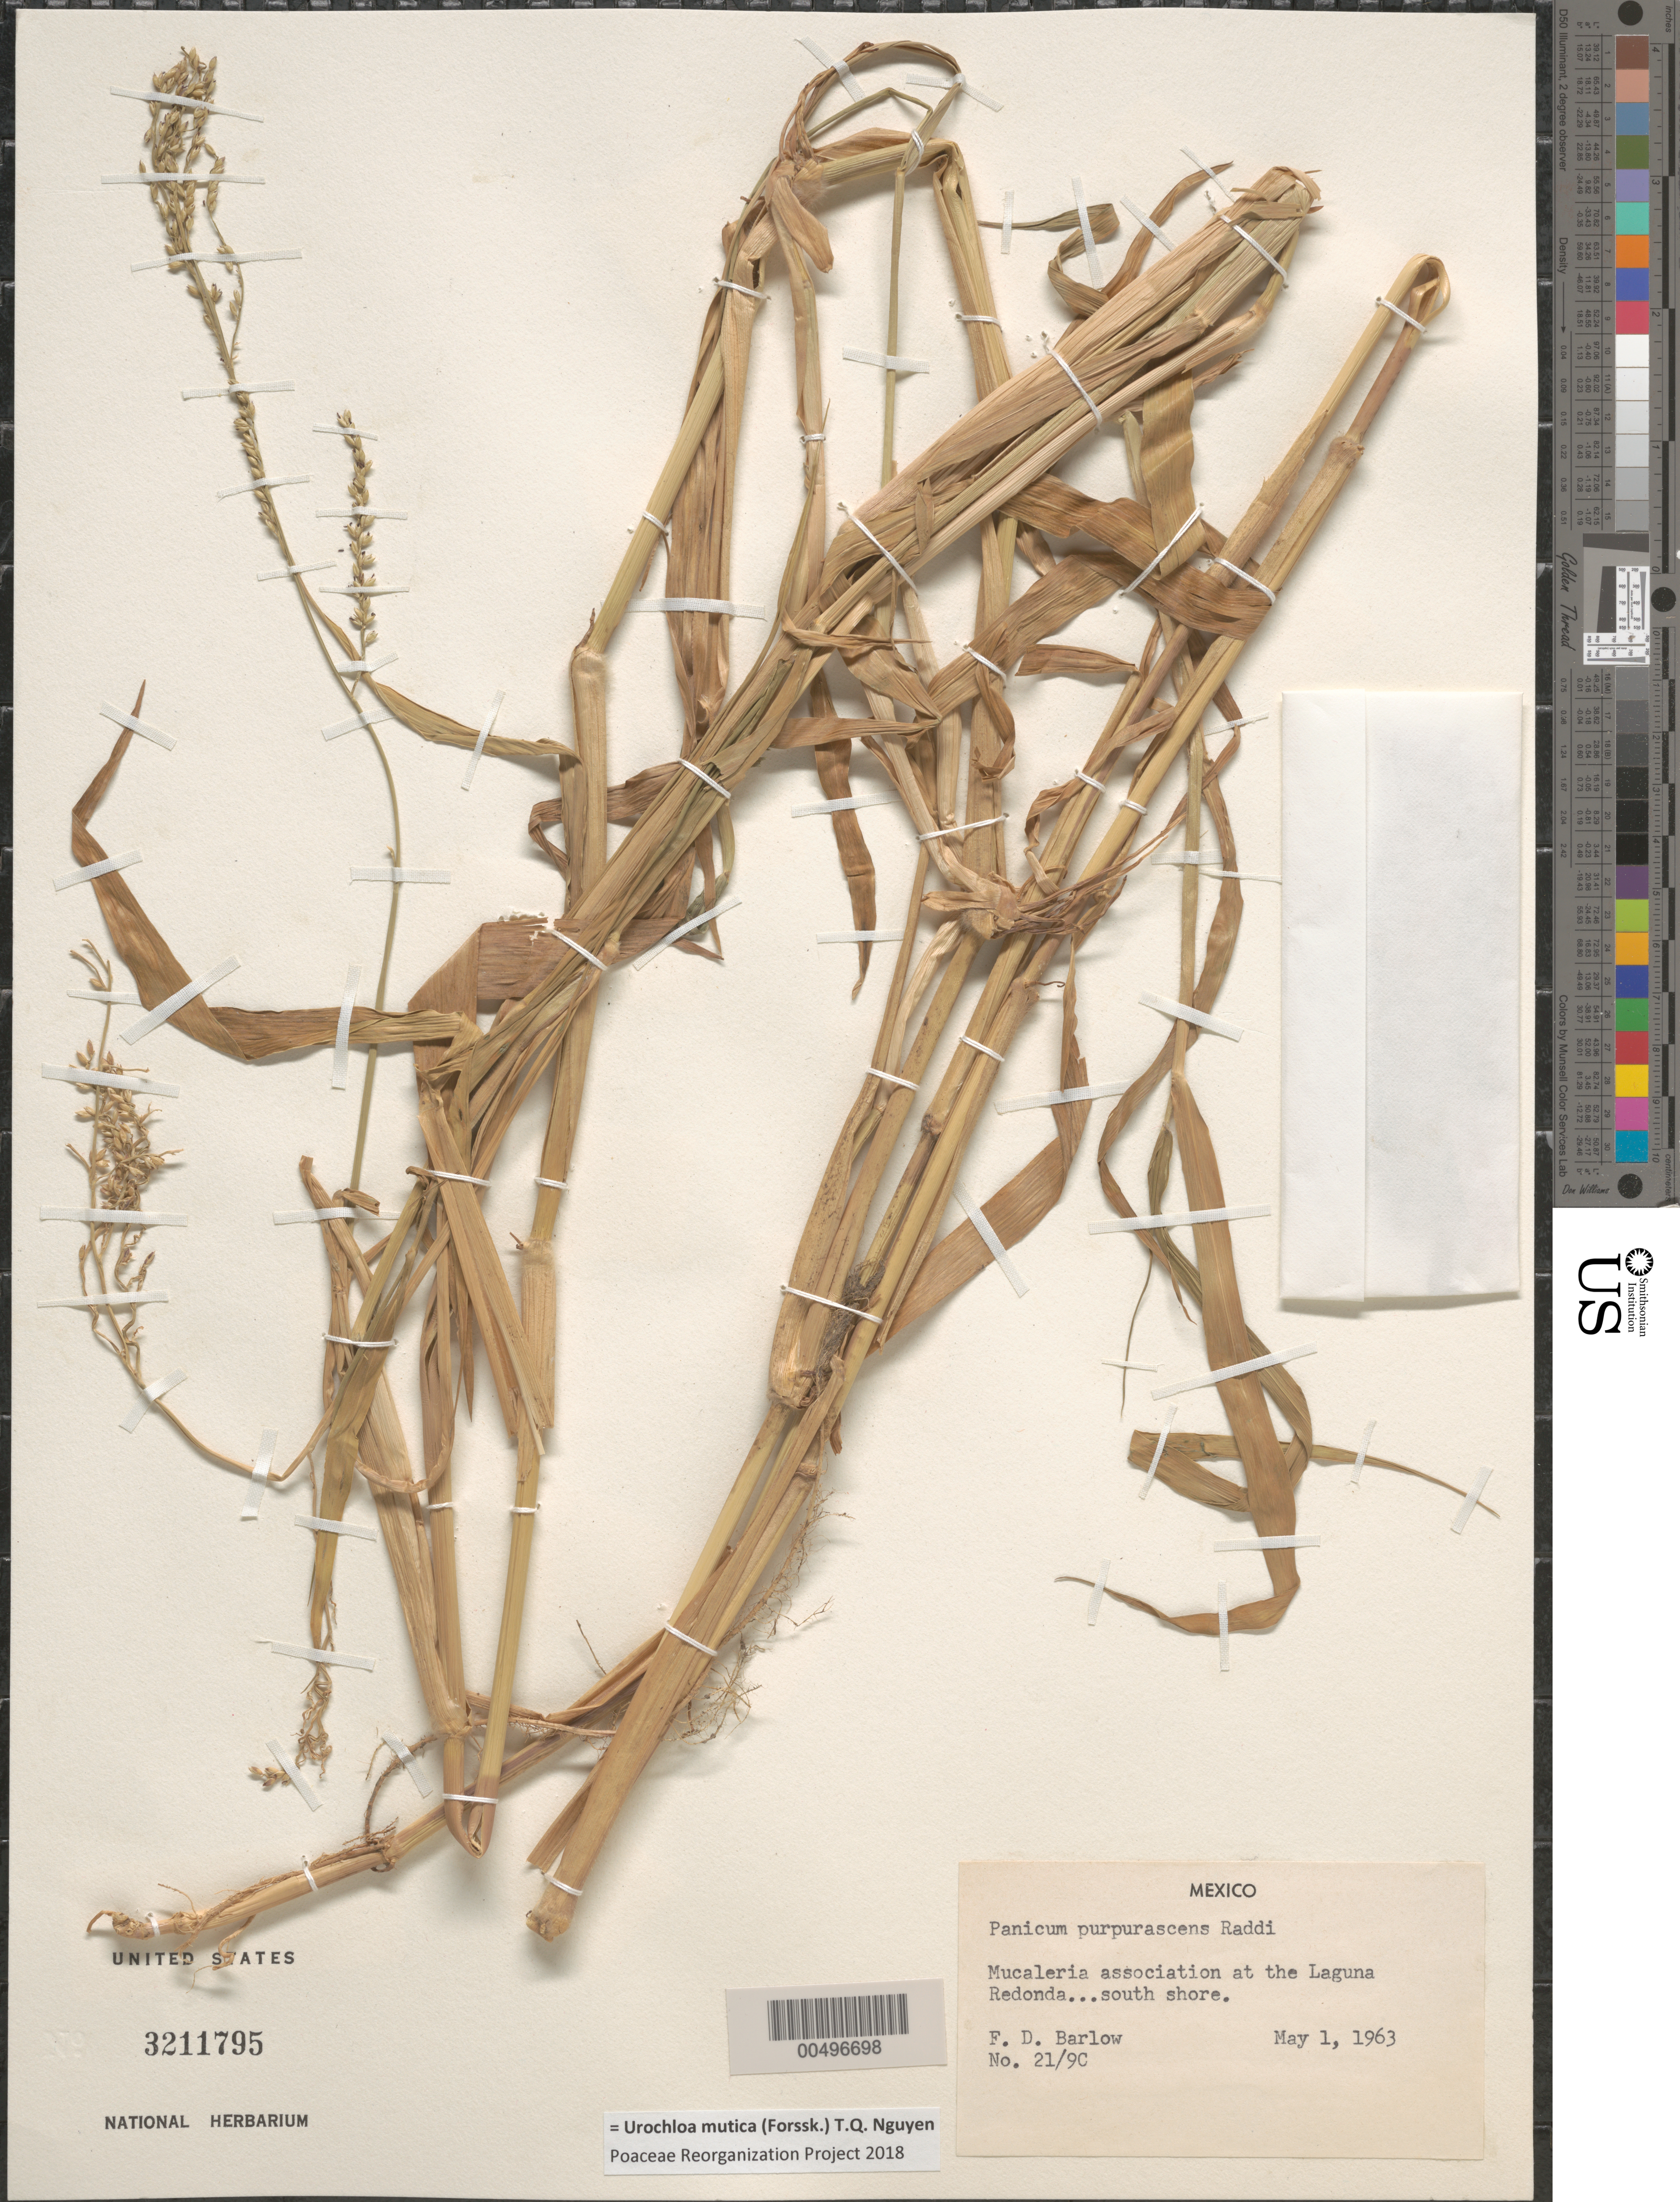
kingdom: Plantae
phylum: Tracheophyta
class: Liliopsida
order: Poales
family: Poaceae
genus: Panicum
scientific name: Panicum purpurascens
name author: Raddi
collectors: F. D. Barlow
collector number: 21/9C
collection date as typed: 1 May 1963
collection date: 1963-05-01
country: Mexico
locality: At the Laguna Redonda...S shore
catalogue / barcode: US 3211795